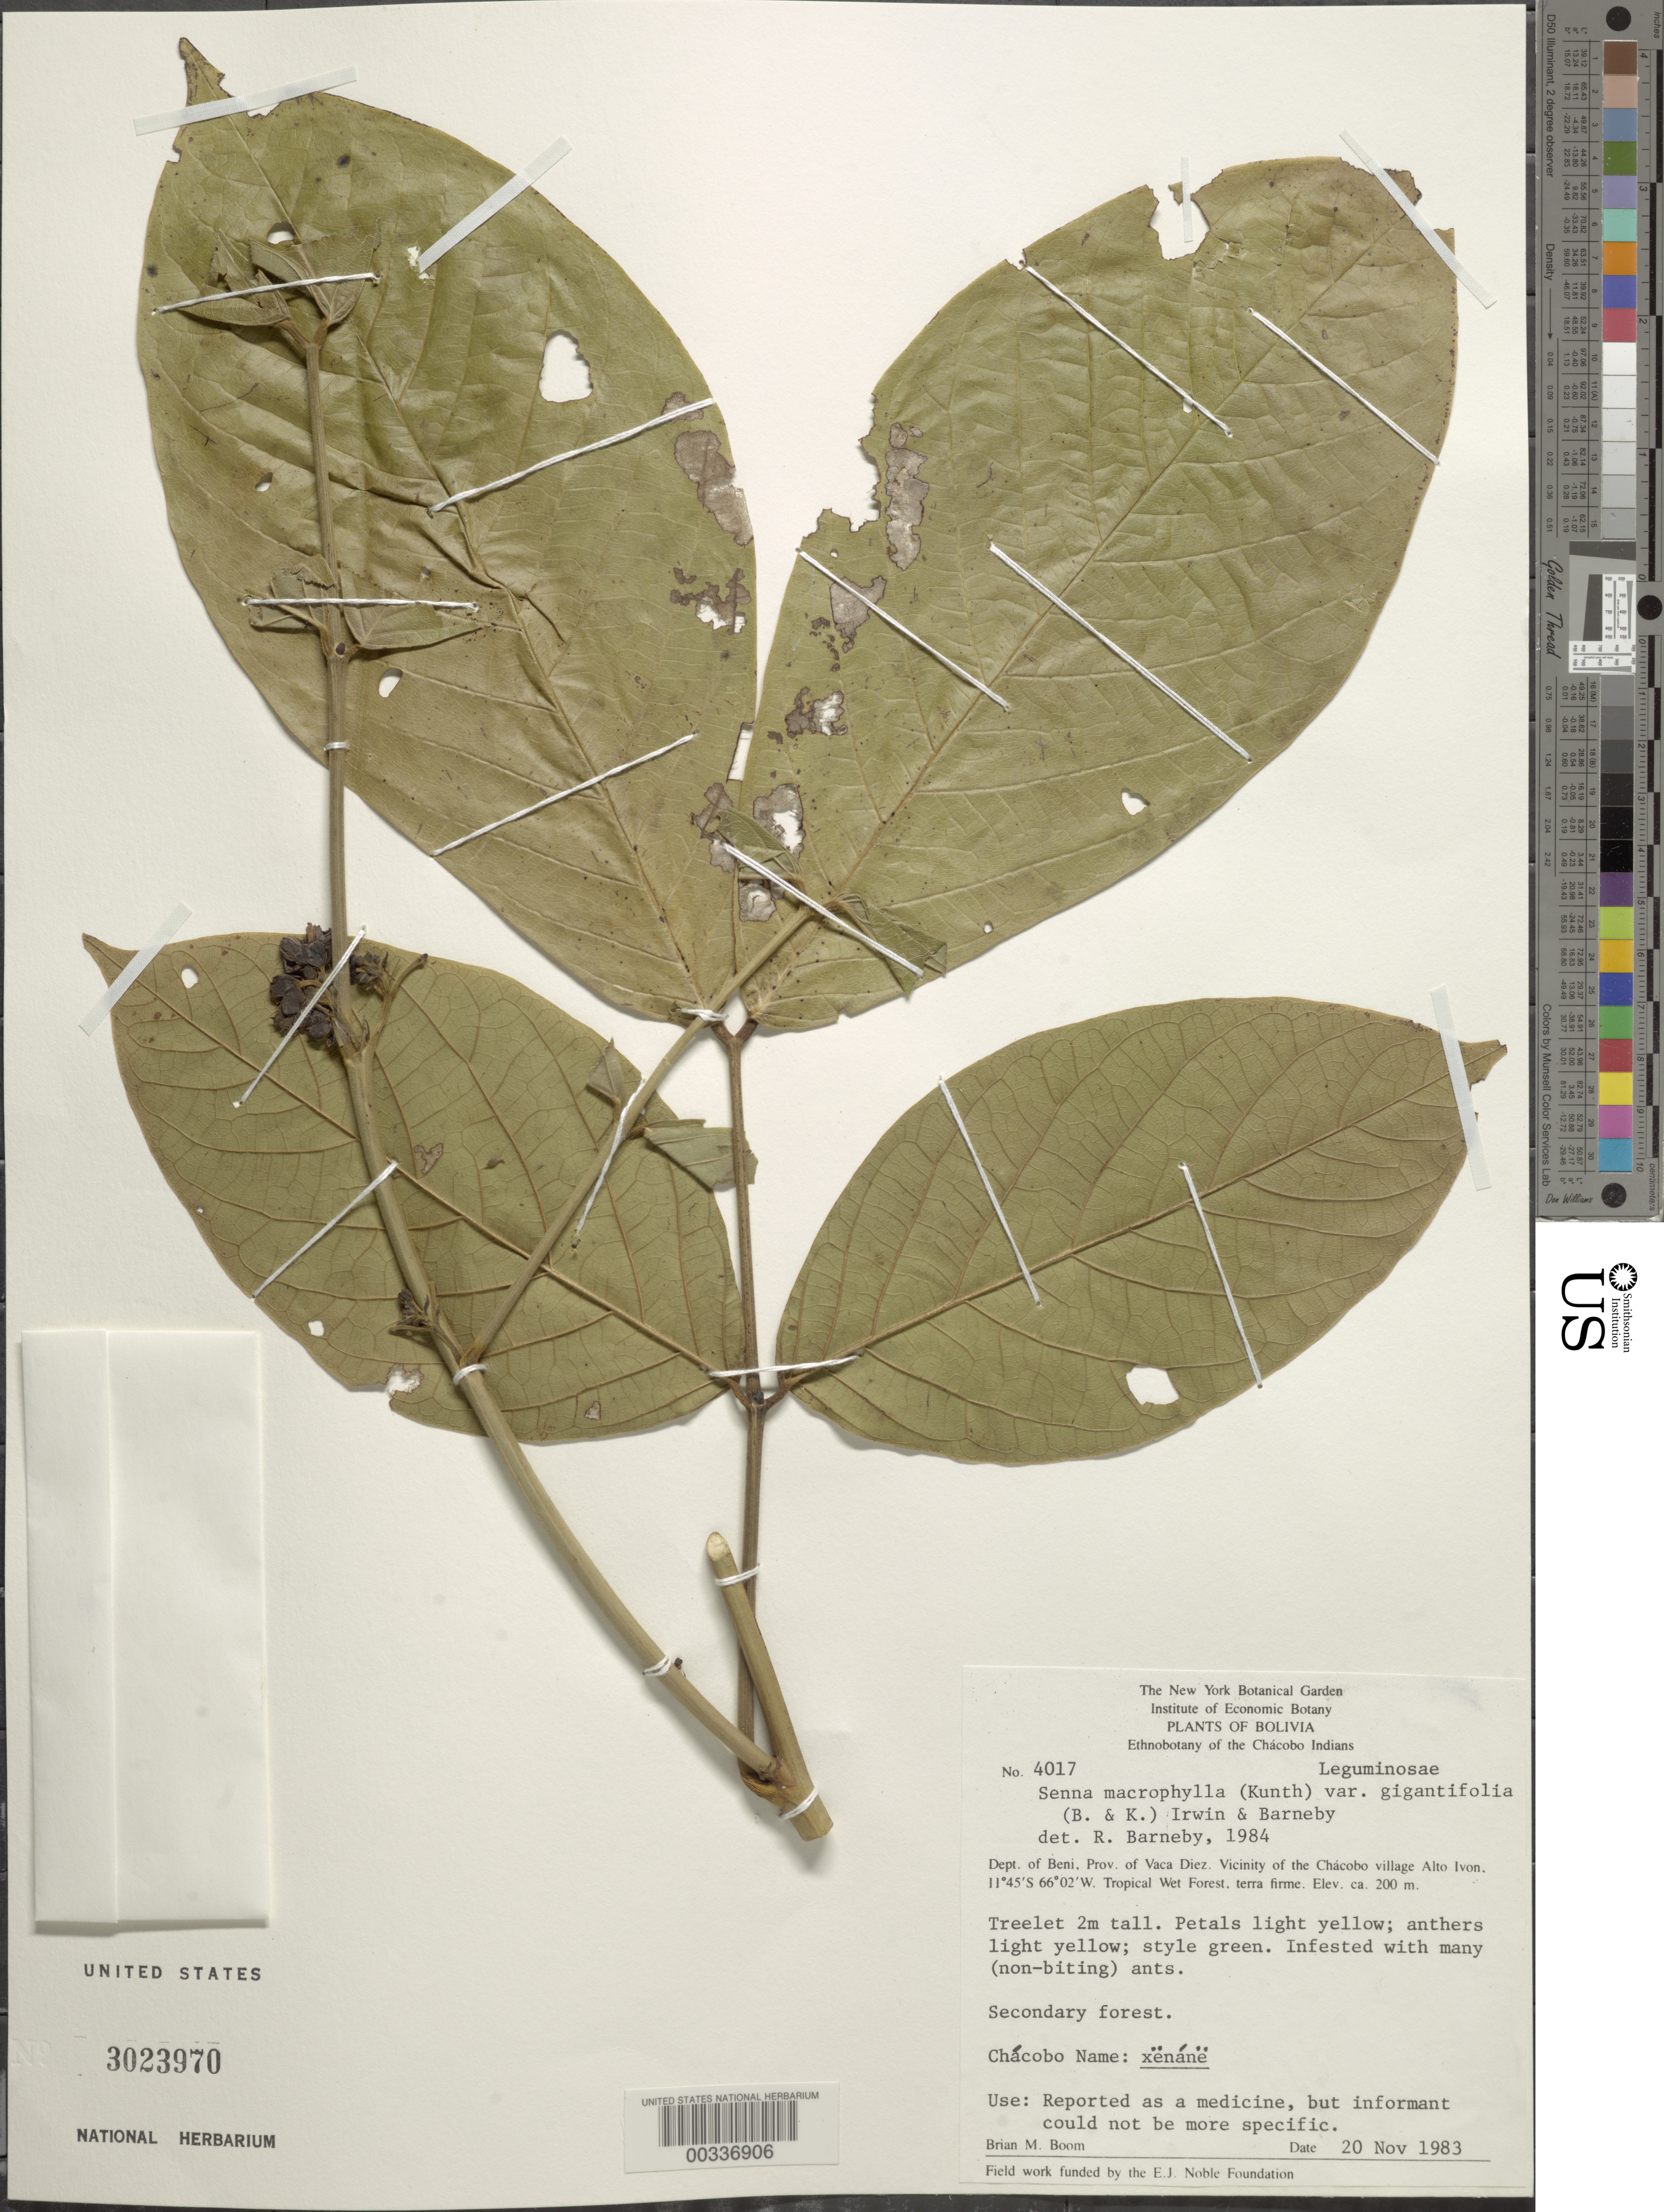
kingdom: Plantae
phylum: Tracheophyta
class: Magnoliopsida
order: Fabales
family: Fabaceae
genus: Senna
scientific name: Senna macrophylla var. gigantifolia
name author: (Britton & Killip) H.S. Irwin & Barneby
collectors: B. M. Boom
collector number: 4017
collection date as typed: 20 Nov 1983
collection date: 1983-11-20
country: Bolivia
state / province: Beni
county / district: Vaca Diez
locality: Vicinity of the Chacobo Village Alto Ivon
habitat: Secondary forest; tropical wet forest, terra firme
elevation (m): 200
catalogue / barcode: US 3023970